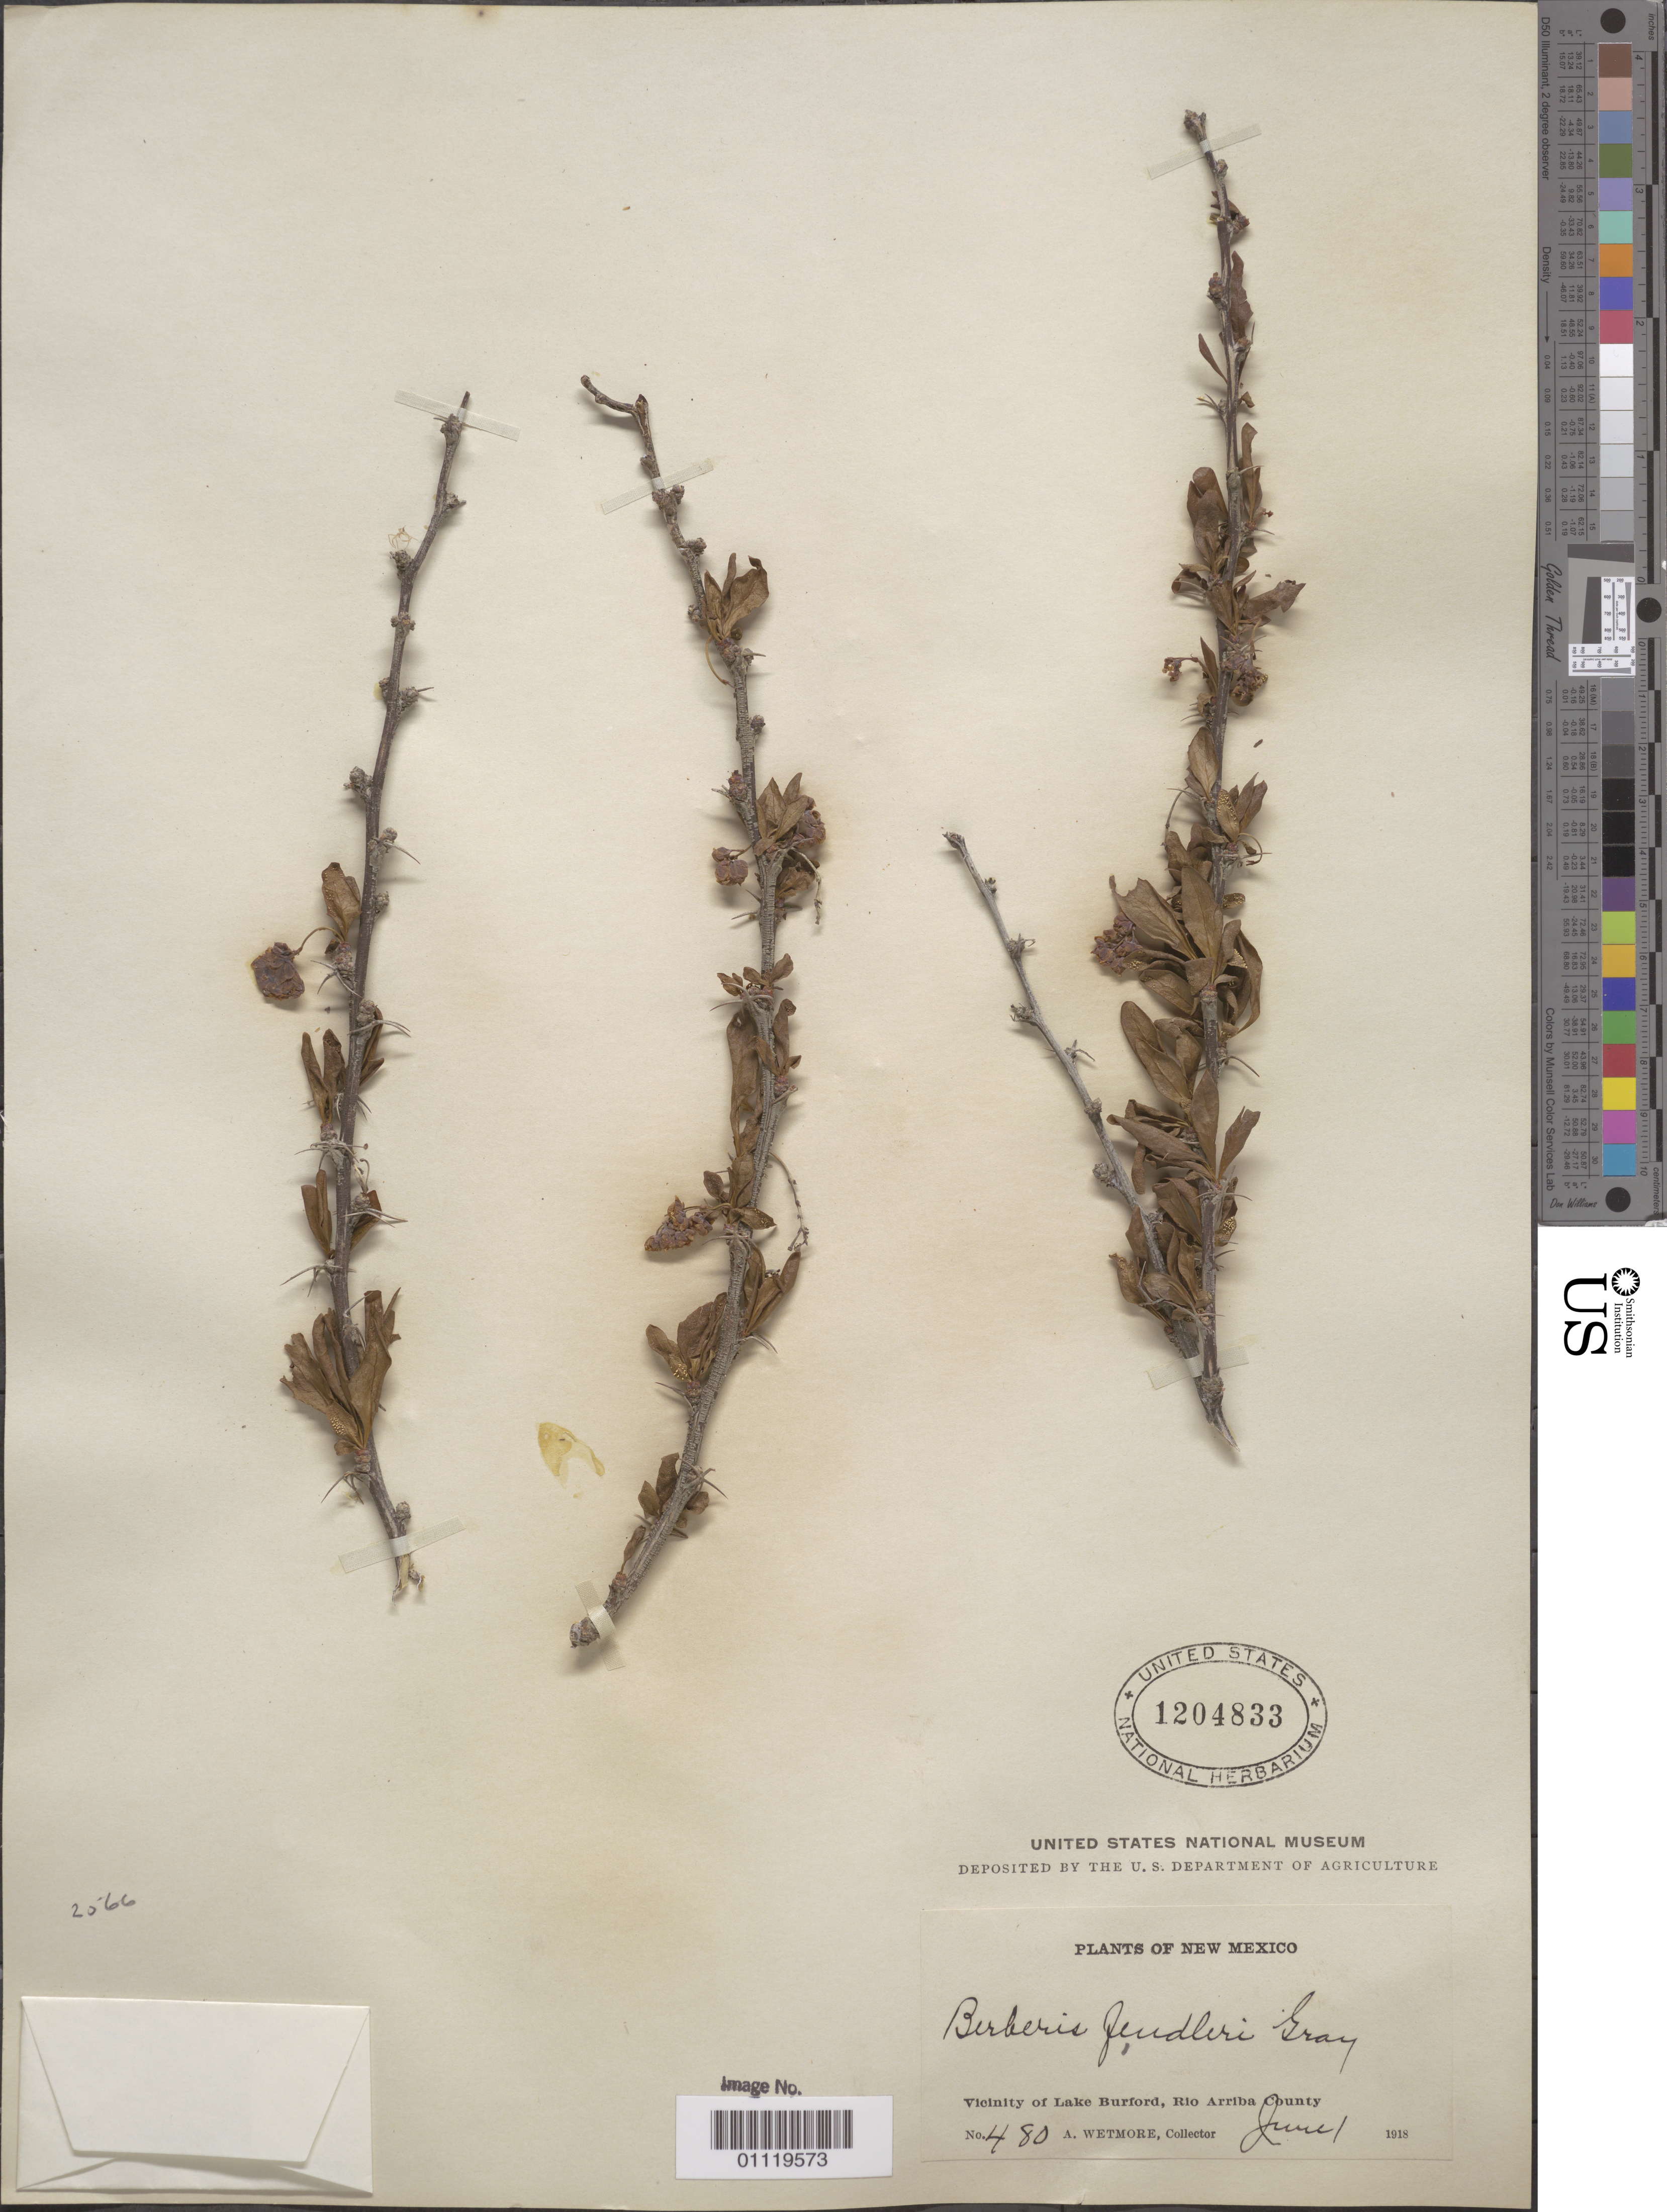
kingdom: Plantae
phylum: Tracheophyta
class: Magnoliopsida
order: Ranunculales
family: Berberidaceae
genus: Berberis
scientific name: Berberis fendleri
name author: A. Gray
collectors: A. Wetmore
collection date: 1918-06-01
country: United States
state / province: New Mexico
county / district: Rio Arriba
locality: Vicinity of Lake Burford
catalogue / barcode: US 1204833-2